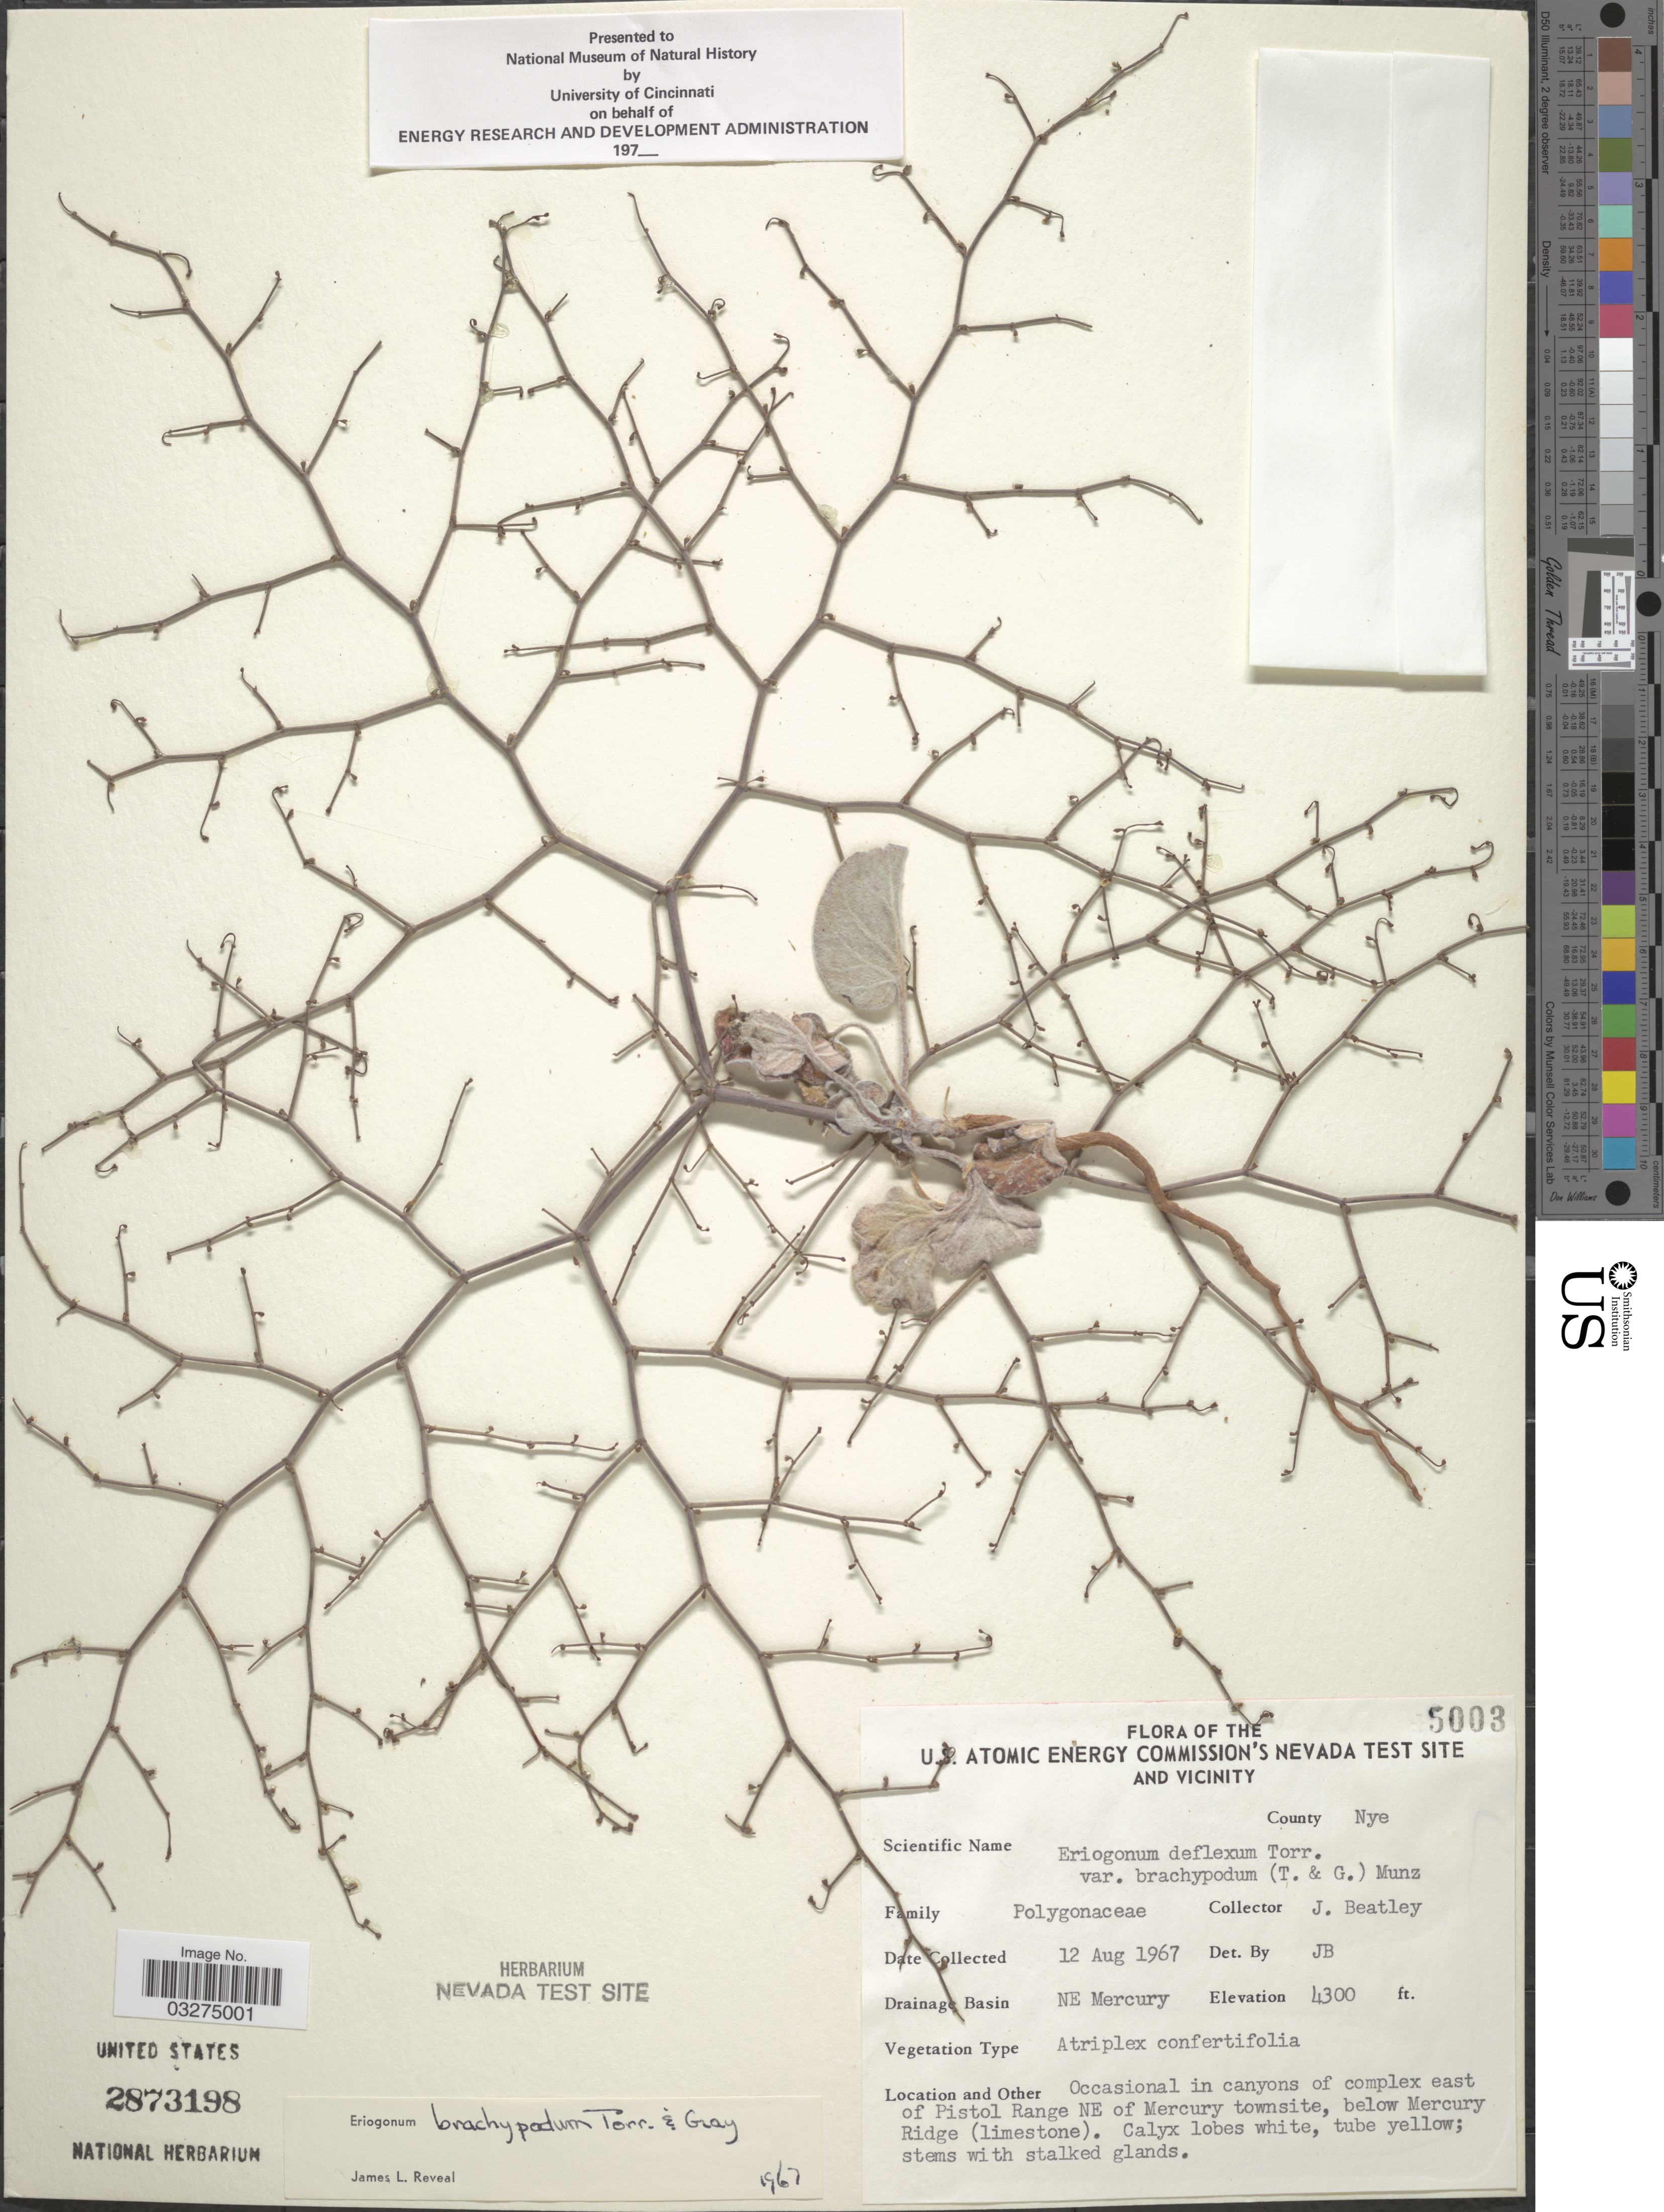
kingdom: Plantae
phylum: Tracheophyta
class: Magnoliopsida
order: Caryophyllales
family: Polygonaceae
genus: Eriogonum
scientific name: Eriogonum brachypodum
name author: Torr. & A. Gray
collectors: J. C. Beatley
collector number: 5003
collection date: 1967-08-12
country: United States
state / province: Nevada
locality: U. S. Atomic Energy Commission's Nevada Test Site and Vicinity. County Nye. Drainage Basin NE Mercury. East of Pistol Range NE of Mercury townsite, below Mercury Ridge (limestone).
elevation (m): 1311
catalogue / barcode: US 2873198